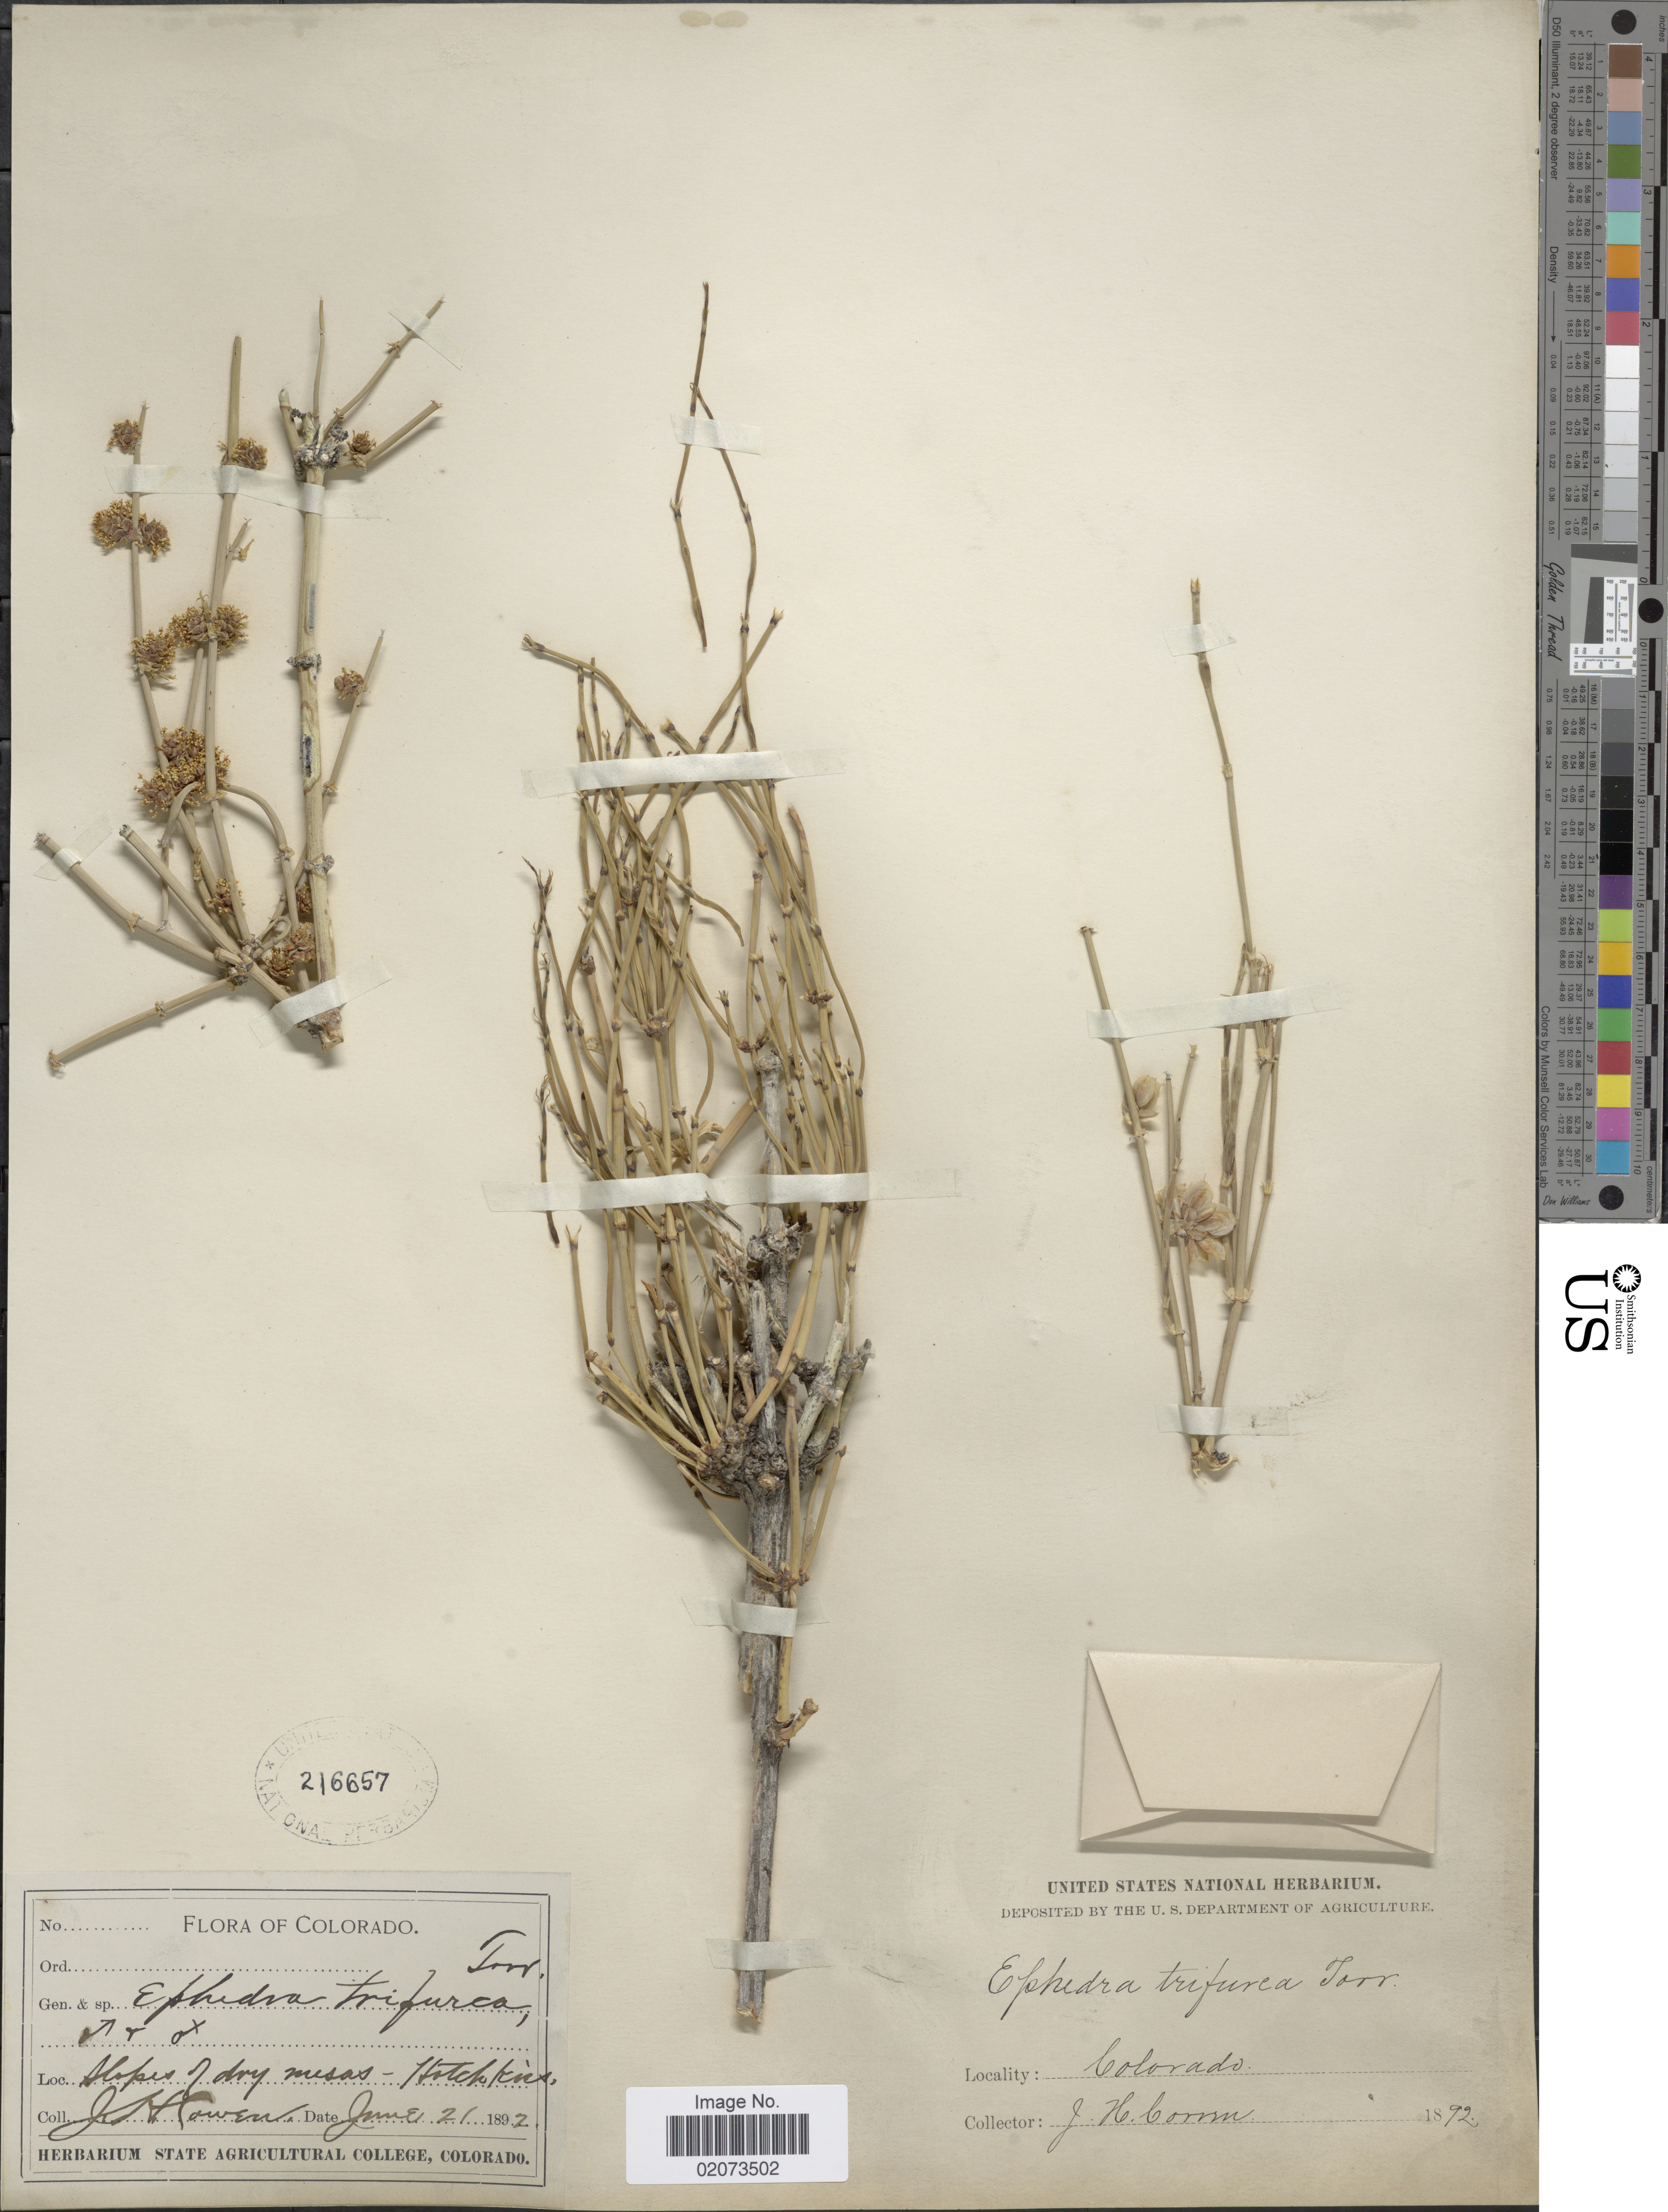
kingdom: Plantae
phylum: Tracheophyta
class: Gnetopsida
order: Ephedrales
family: Ephedraceae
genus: Ephedra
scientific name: Ephedra trifurca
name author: Torr. ex S. Watson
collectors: J. H. Cowen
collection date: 1892-06-21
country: United States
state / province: Colorado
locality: Slopes of dry mesas- Hotchkiss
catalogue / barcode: US 216657